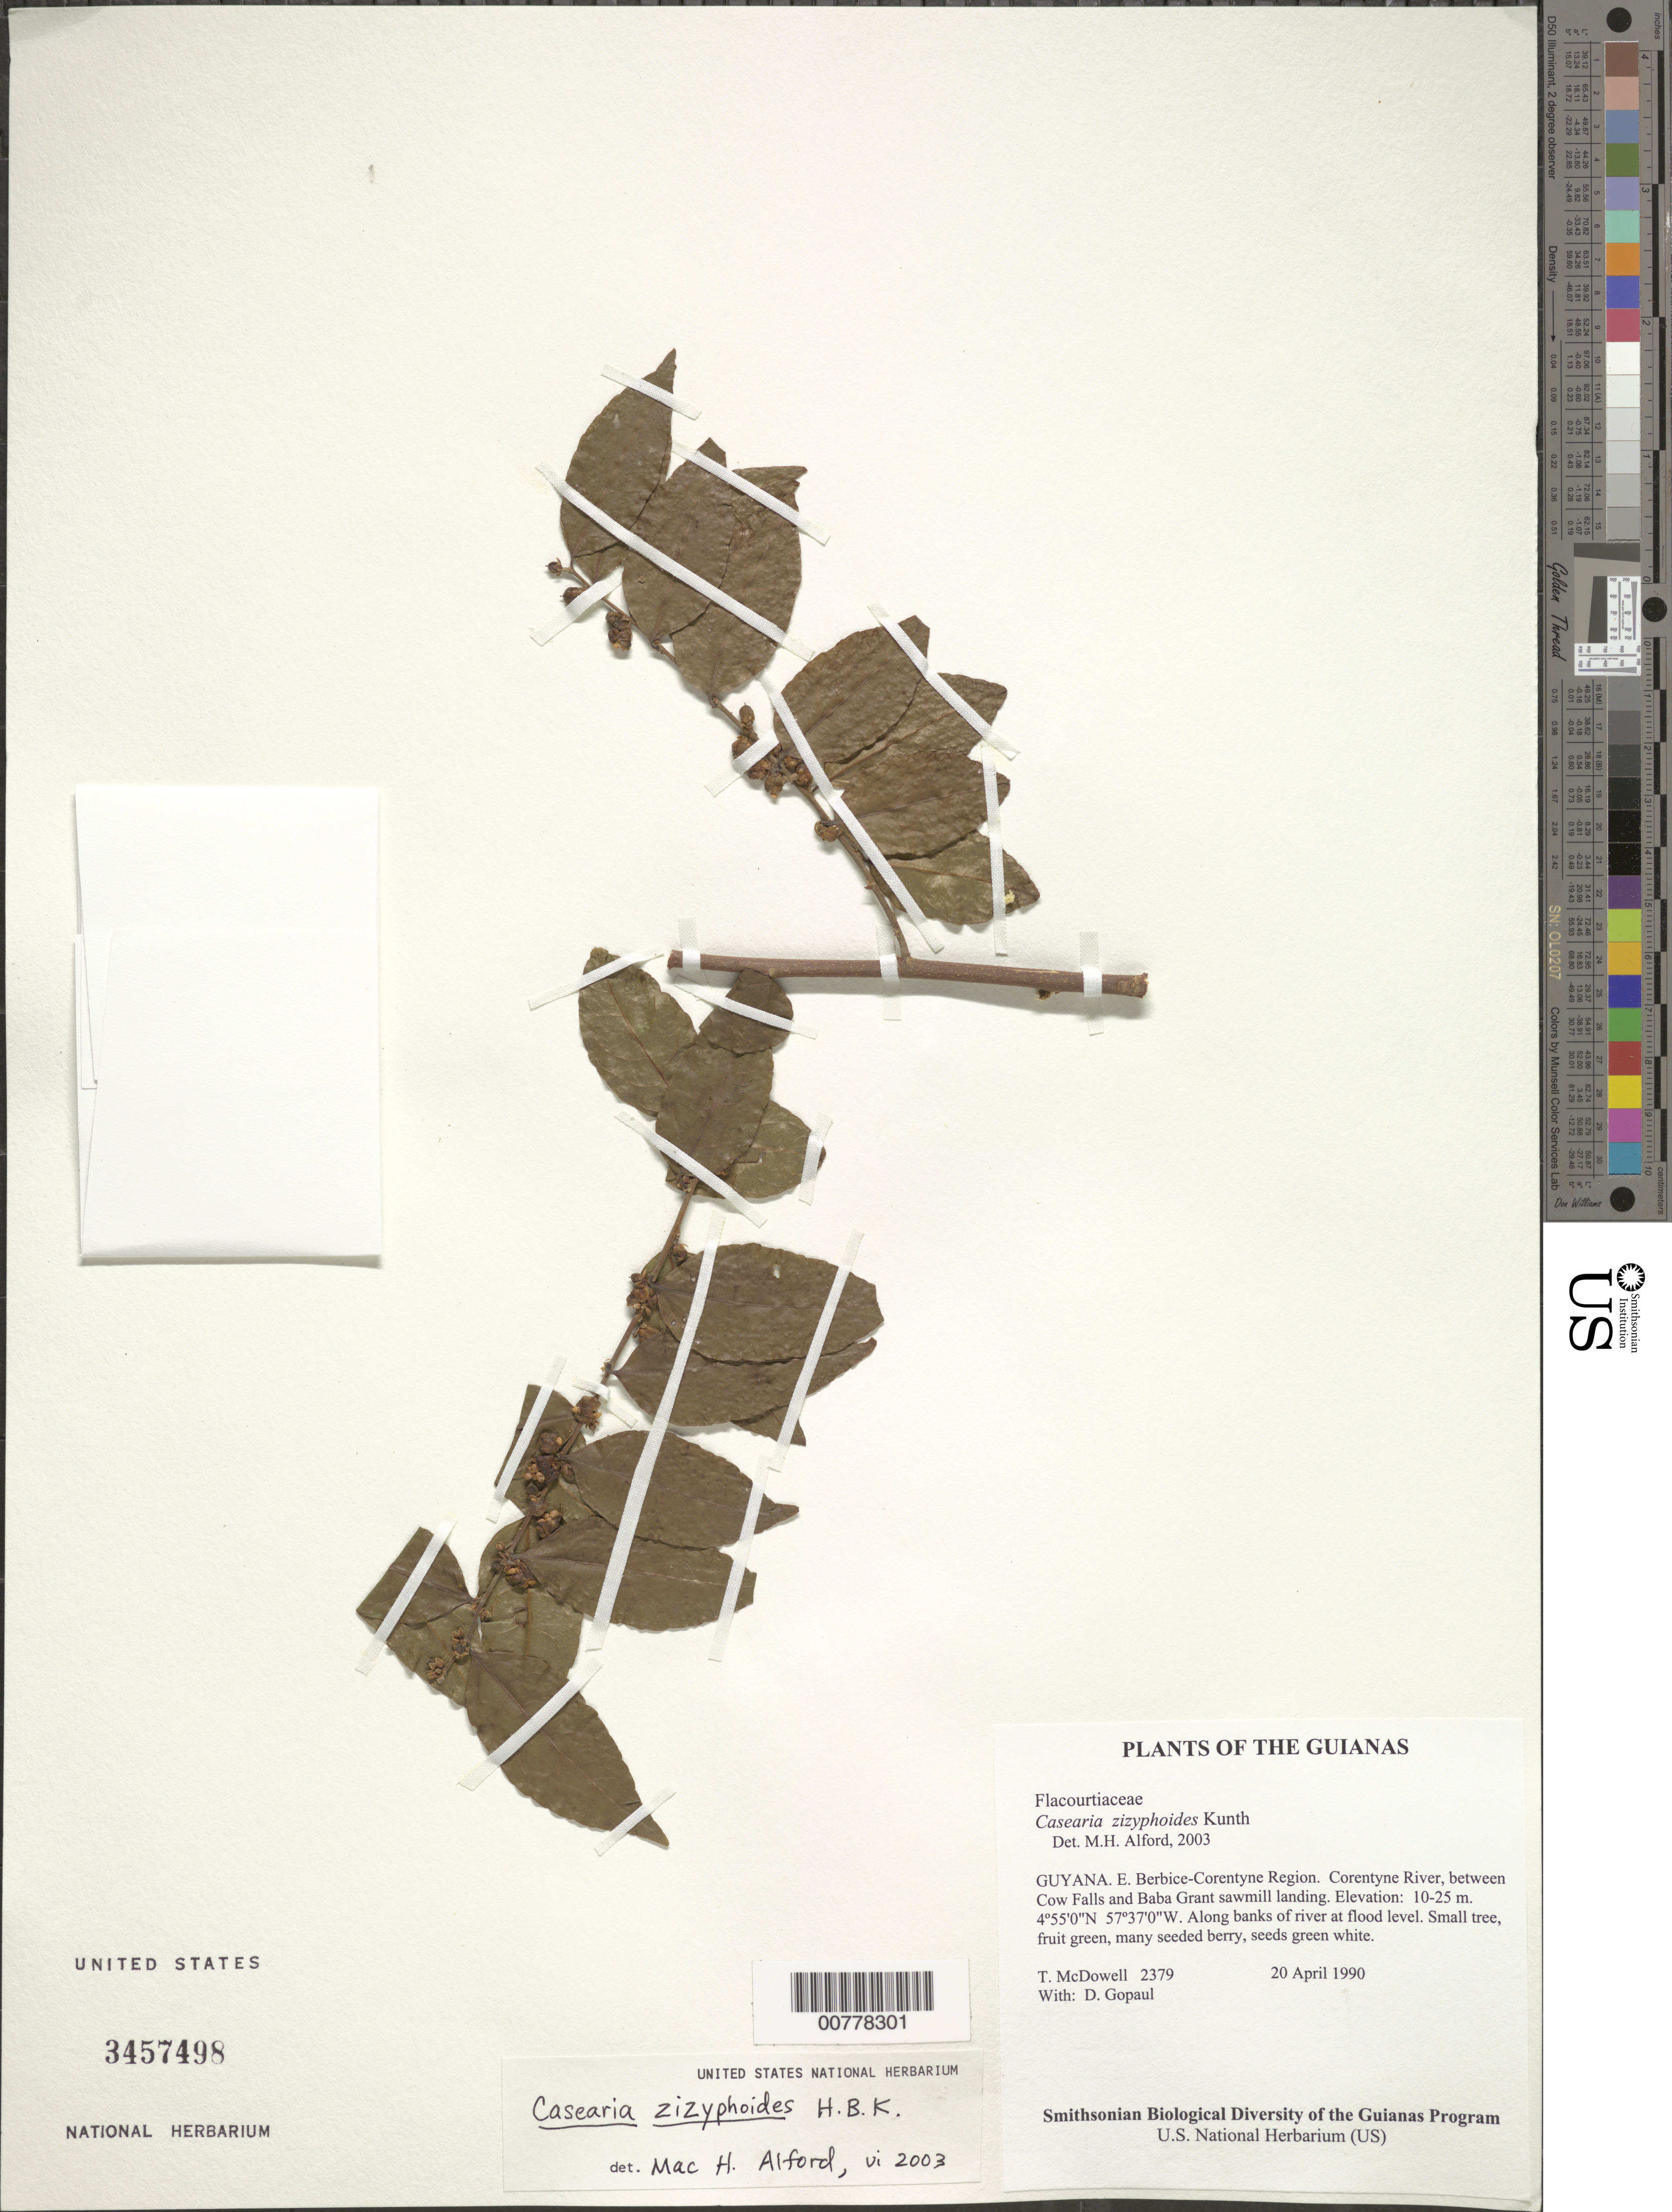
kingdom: Plantae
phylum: Tracheophyta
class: Magnoliopsida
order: Malpighiales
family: Salicaceae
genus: Casearia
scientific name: Casearia zizyphoides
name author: Kunth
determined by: Alford, Mac Haverson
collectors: T. McDowell & D. Gopaul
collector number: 2379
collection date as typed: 20 April 1990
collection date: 1990-04-20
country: Guyana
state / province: E. Berbice-Corentyne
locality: Corentyne River, between Cow Falls and Baba Grant sawmill landing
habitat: Along banks of river at flood level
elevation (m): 10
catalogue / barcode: US 3457498